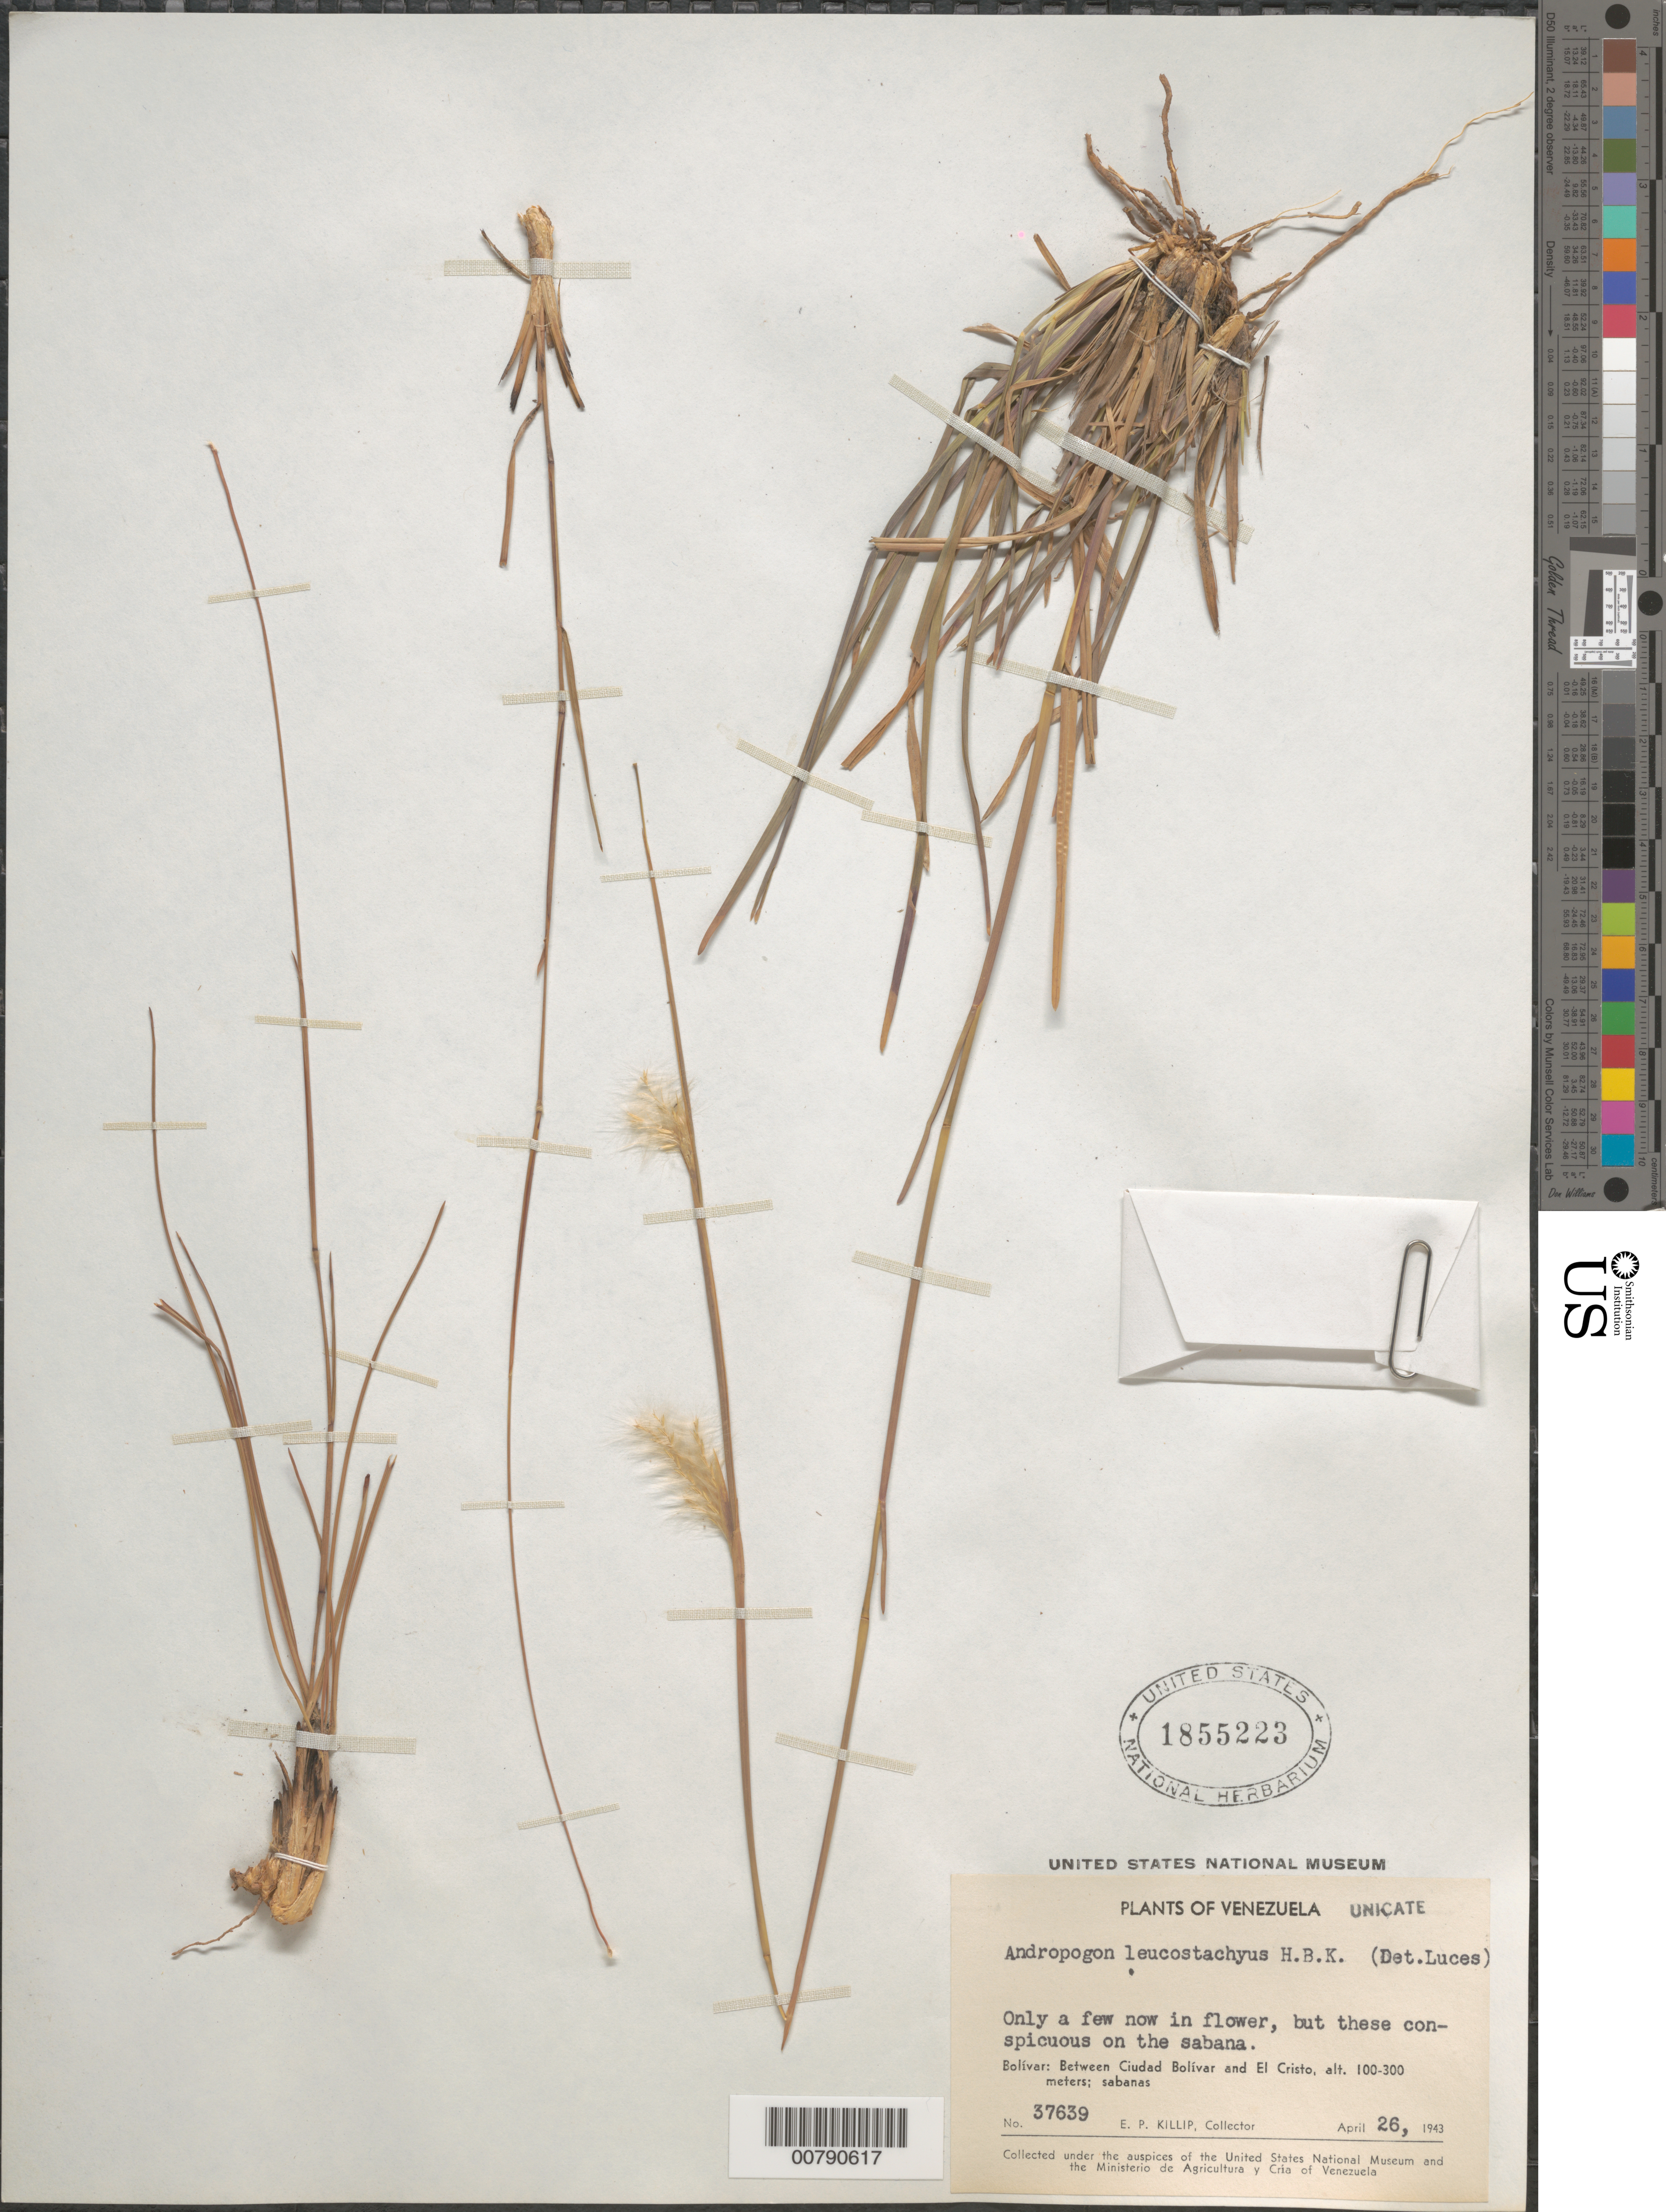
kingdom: Plantae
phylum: Tracheophyta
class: Liliopsida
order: Poales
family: Poaceae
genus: Andropogon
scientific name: Andropogon leucostachyus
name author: Kunth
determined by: Luces, --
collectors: E. P. Killip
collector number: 37639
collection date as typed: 26-Apr-43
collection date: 1943-04-26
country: Venezuela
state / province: Bolívar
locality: Carutico to El Negro; between Ciudad Bolívar and El Cristo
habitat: Savanna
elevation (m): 100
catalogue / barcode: US 1855223